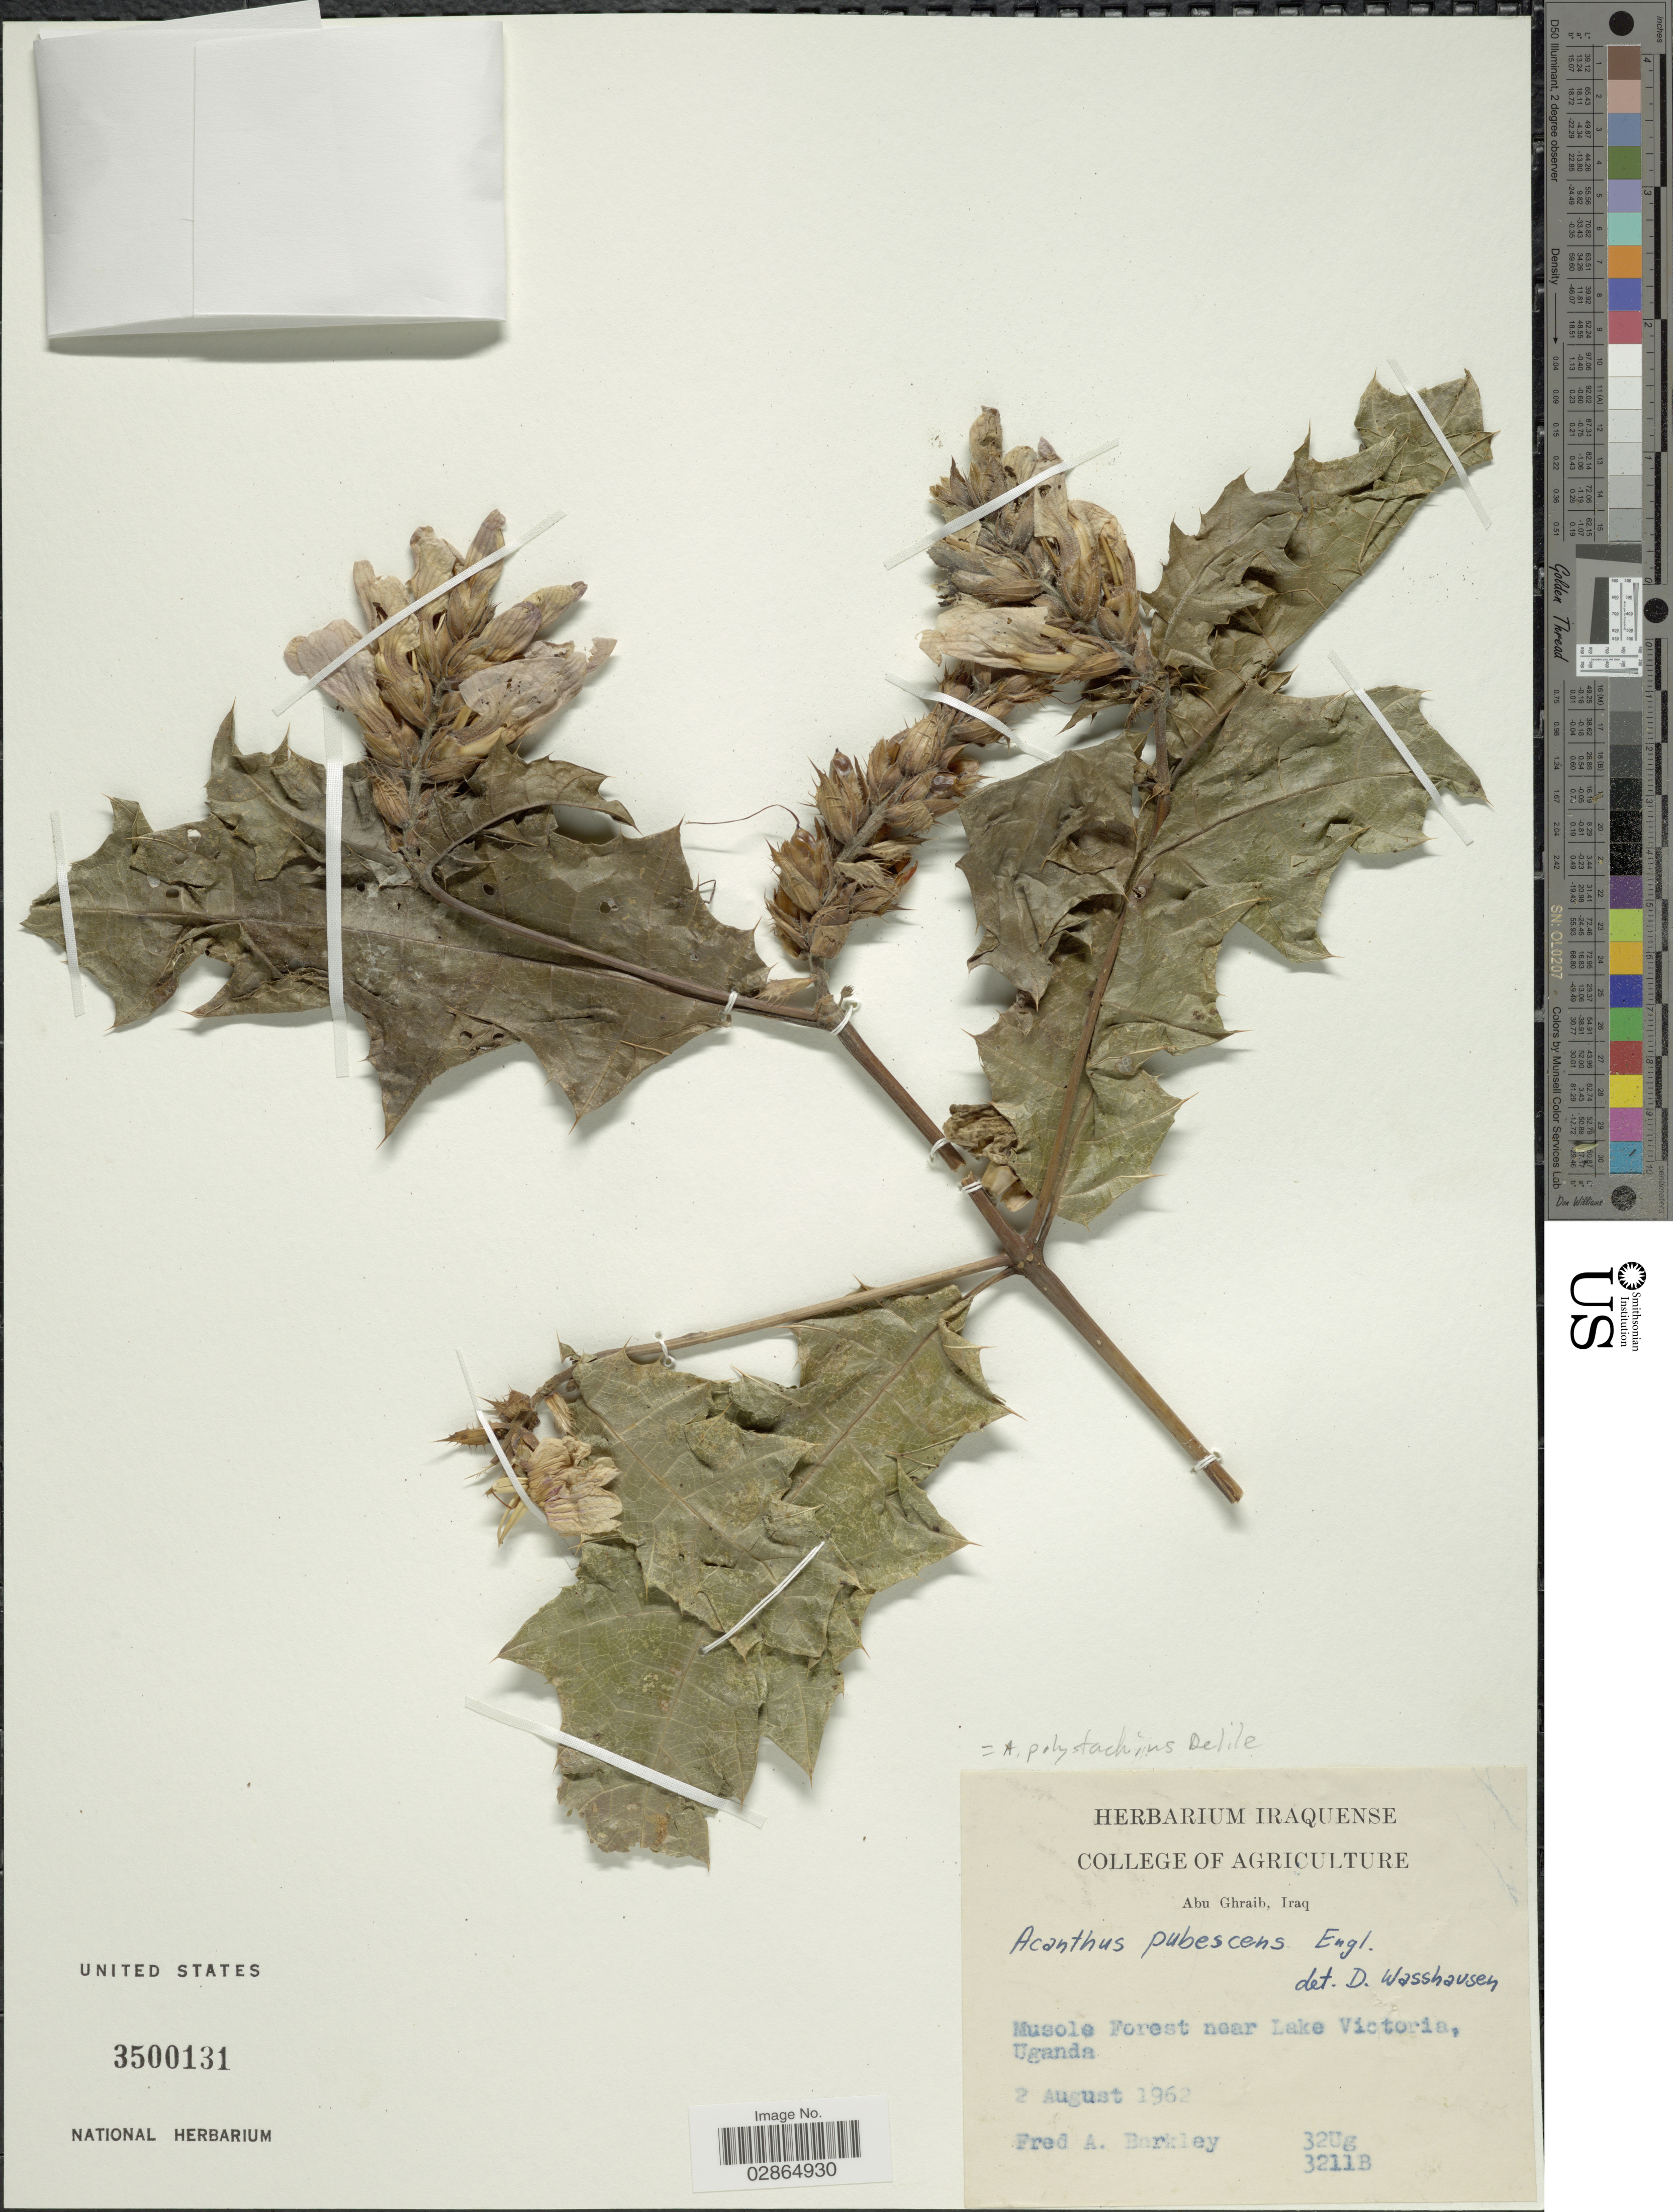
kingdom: Plantae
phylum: Tracheophyta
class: Magnoliopsida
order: Lamiales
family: Acanthaceae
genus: Acanthus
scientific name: Acanthus polystachius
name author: Delile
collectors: F. A. Barkley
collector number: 32Ug/3211B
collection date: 1962-08-02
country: Uganda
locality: Musole Forest near Lake Victoria, Uganda.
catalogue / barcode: US 3500131